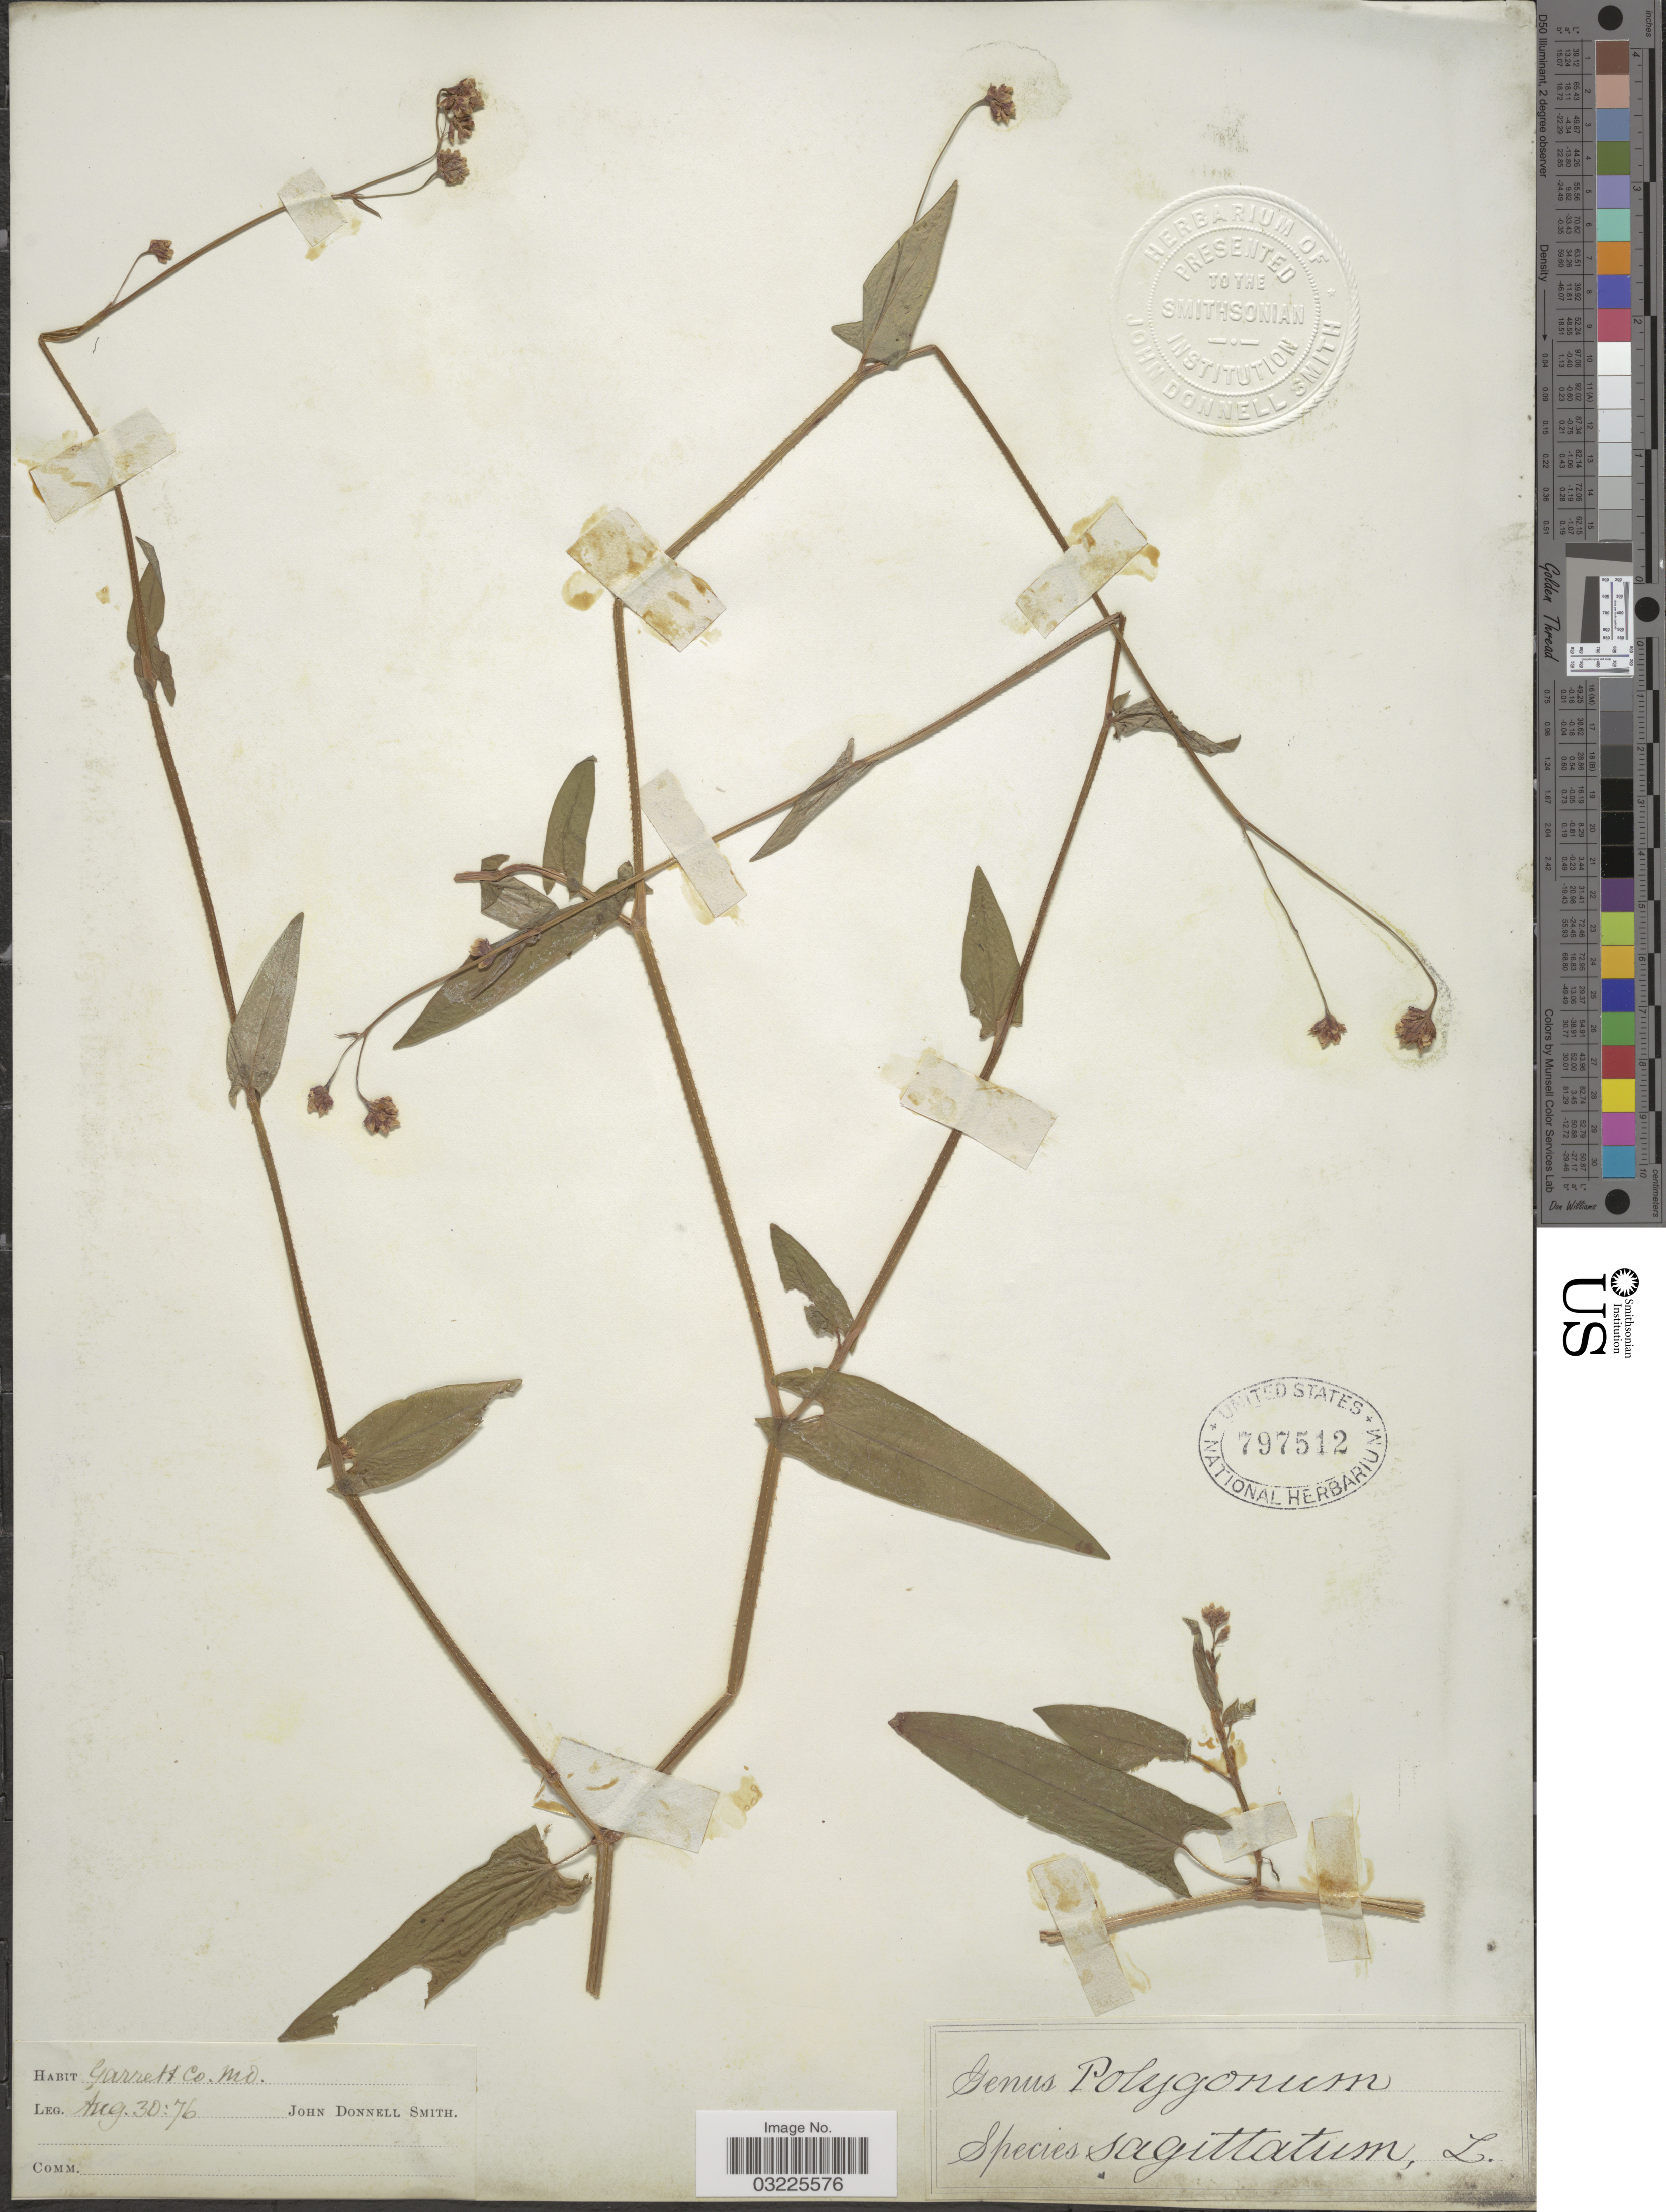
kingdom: Plantae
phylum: Tracheophyta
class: Magnoliopsida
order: Caryophyllales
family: Polygonaceae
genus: Persicaria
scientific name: Persicaria sagittata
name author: (L.) H. Gross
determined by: Atha, D. E.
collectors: J. Donnell Smith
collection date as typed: Transcribed d/m/y: 30/8/76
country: United States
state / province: Maryland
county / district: Garrett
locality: Garrett Co.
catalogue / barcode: US 797512